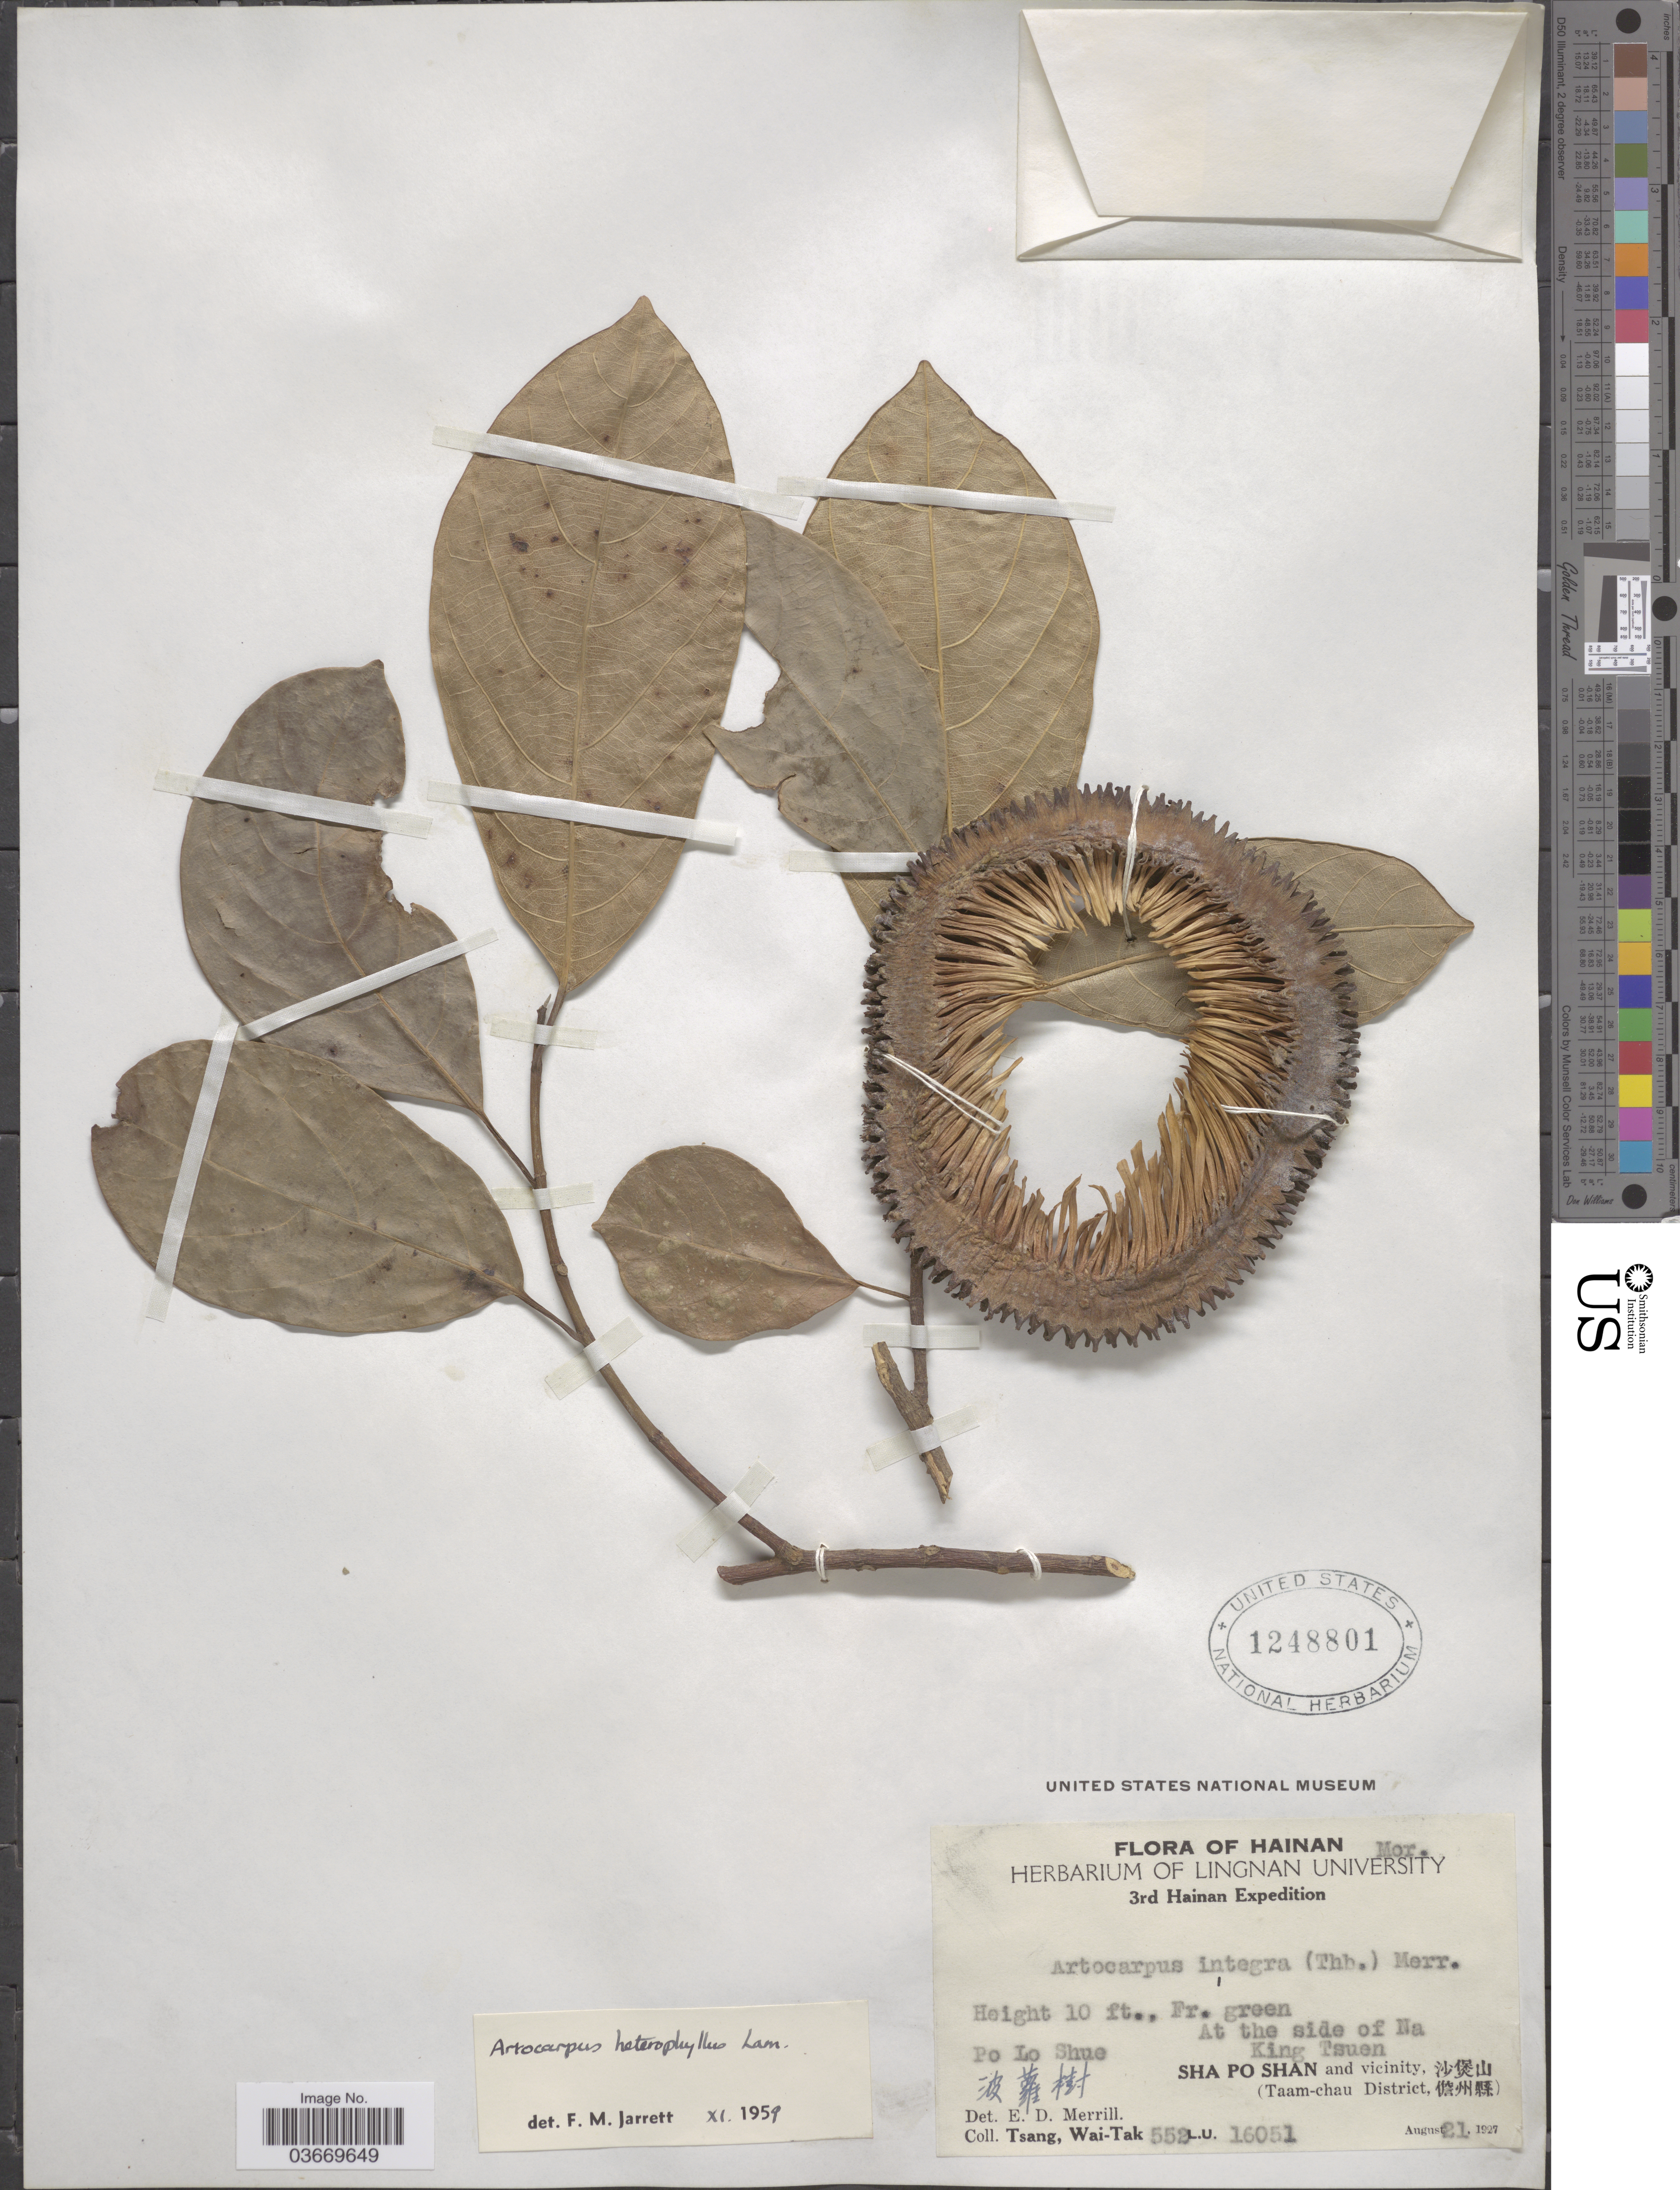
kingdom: Plantae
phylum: Tracheophyta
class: Magnoliopsida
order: Rosales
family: Moraceae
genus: Artocarpus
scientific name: Artocarpus heterophyllus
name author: Lam.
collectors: W. T. Tsang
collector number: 552L.U.16051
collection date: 1927-08-21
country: China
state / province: Hainan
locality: At the side of Na King Tsuen. Po Lo Shue X. Sha Po Shan and vicinity, X. (Taam-chau District, X).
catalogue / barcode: US 1248801